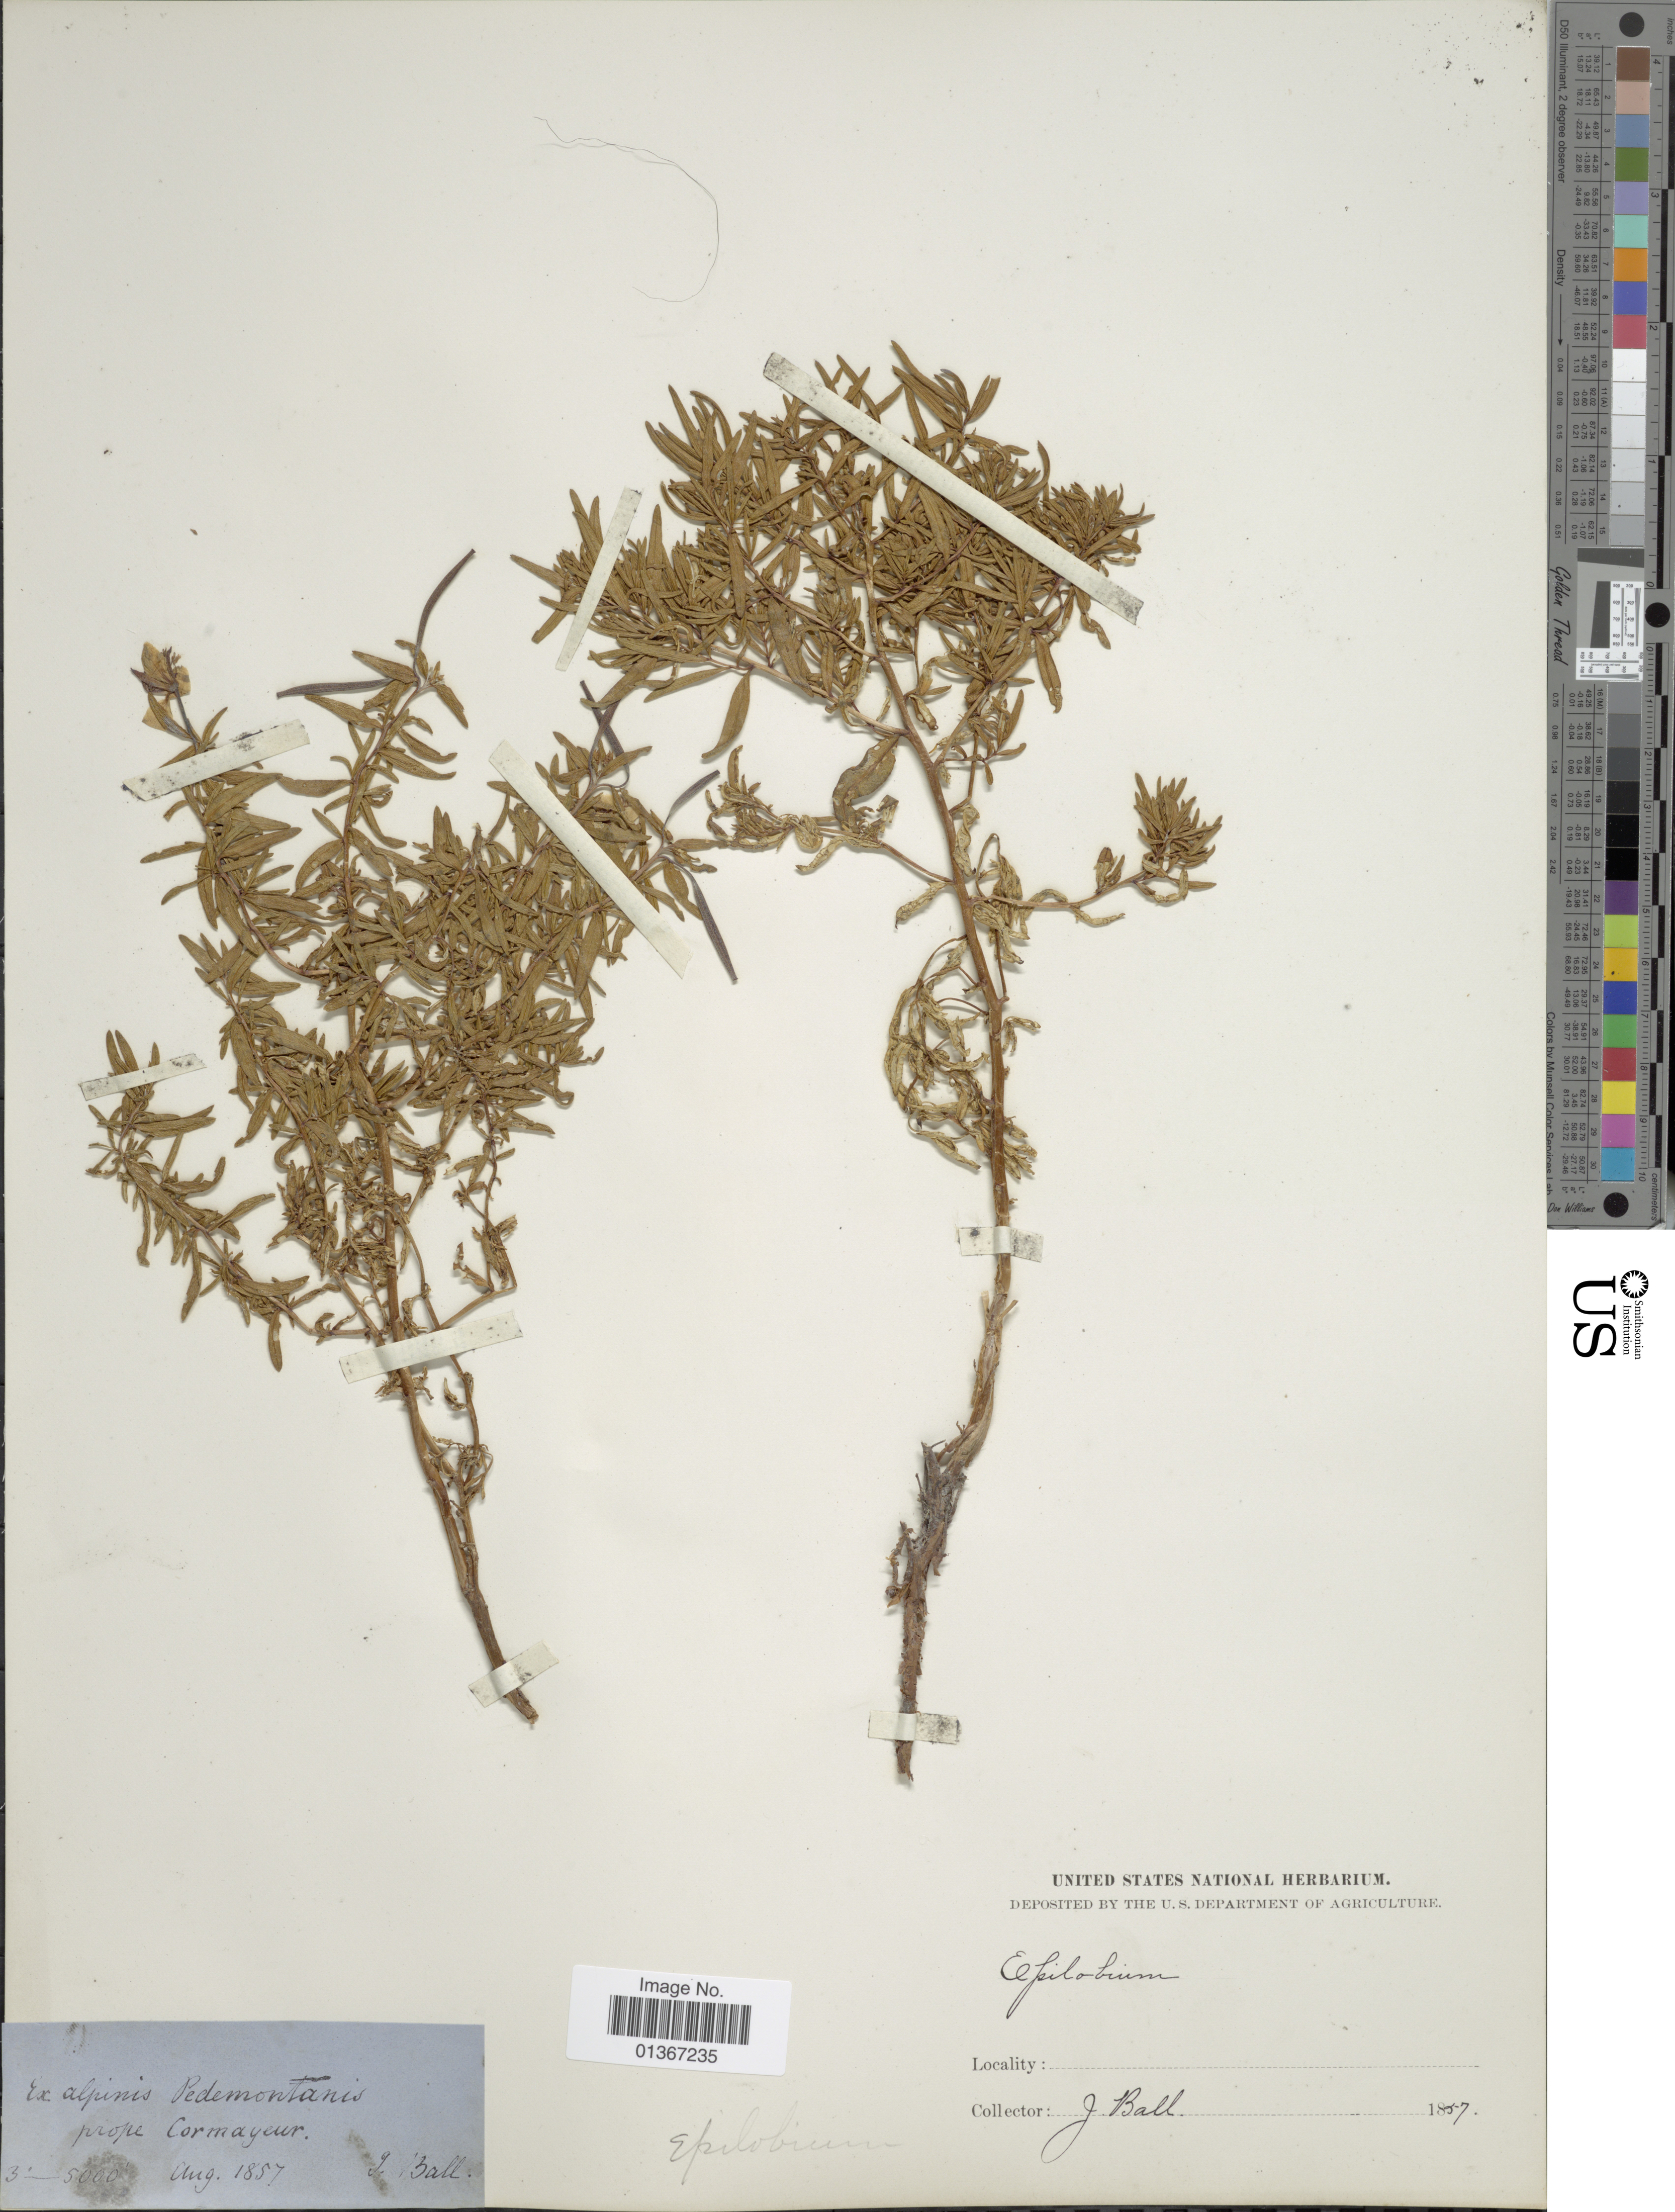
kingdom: Plantae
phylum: Tracheophyta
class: Magnoliopsida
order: Myrtales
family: Onagraceae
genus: Epilobium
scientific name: Epilobium sp.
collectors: J. Ball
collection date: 1857-08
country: Italy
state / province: Valle d'Aosta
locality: Ex alpinis Pedemontanis prope Cormayeur.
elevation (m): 914